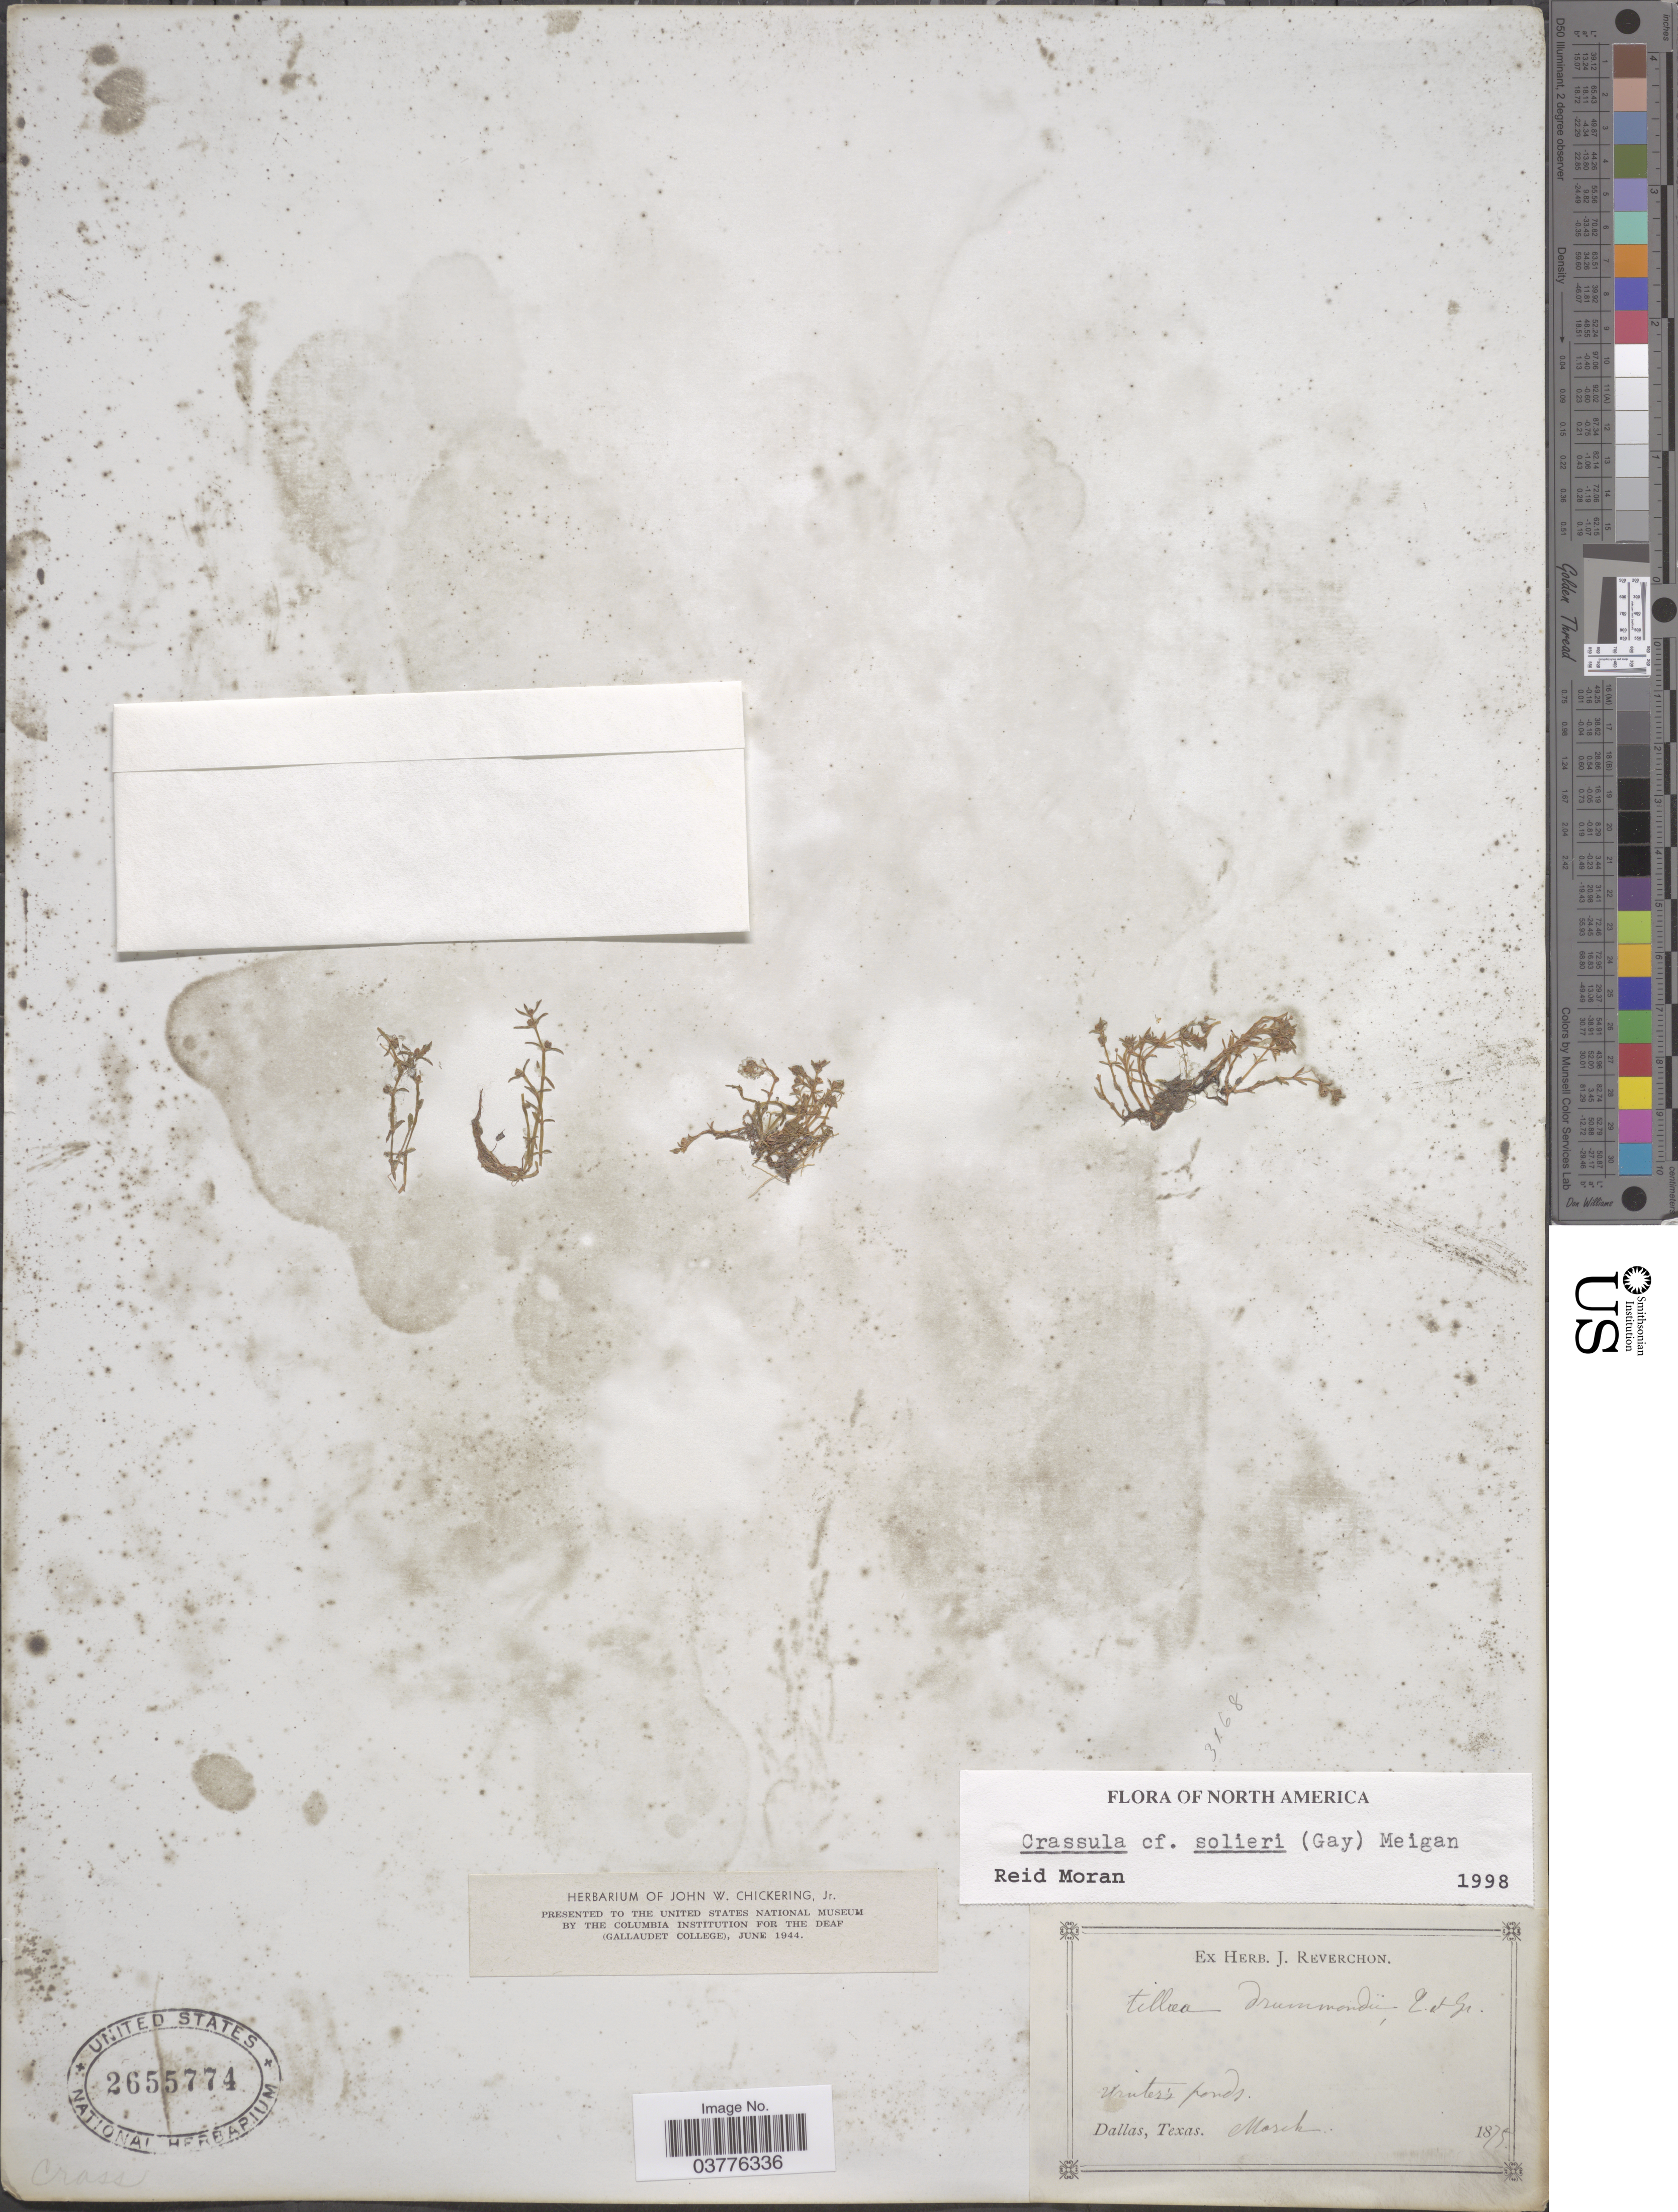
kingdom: Plantae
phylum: Tracheophyta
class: Magnoliopsida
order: Saxifragales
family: Crassulaceae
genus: Crassula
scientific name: Crassula solieri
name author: (Gay) F. Meigen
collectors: ex herb. J. Reverchon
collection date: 1875-03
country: United States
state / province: Texas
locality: Uinter's ponds. Dallas.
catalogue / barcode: US 2655774